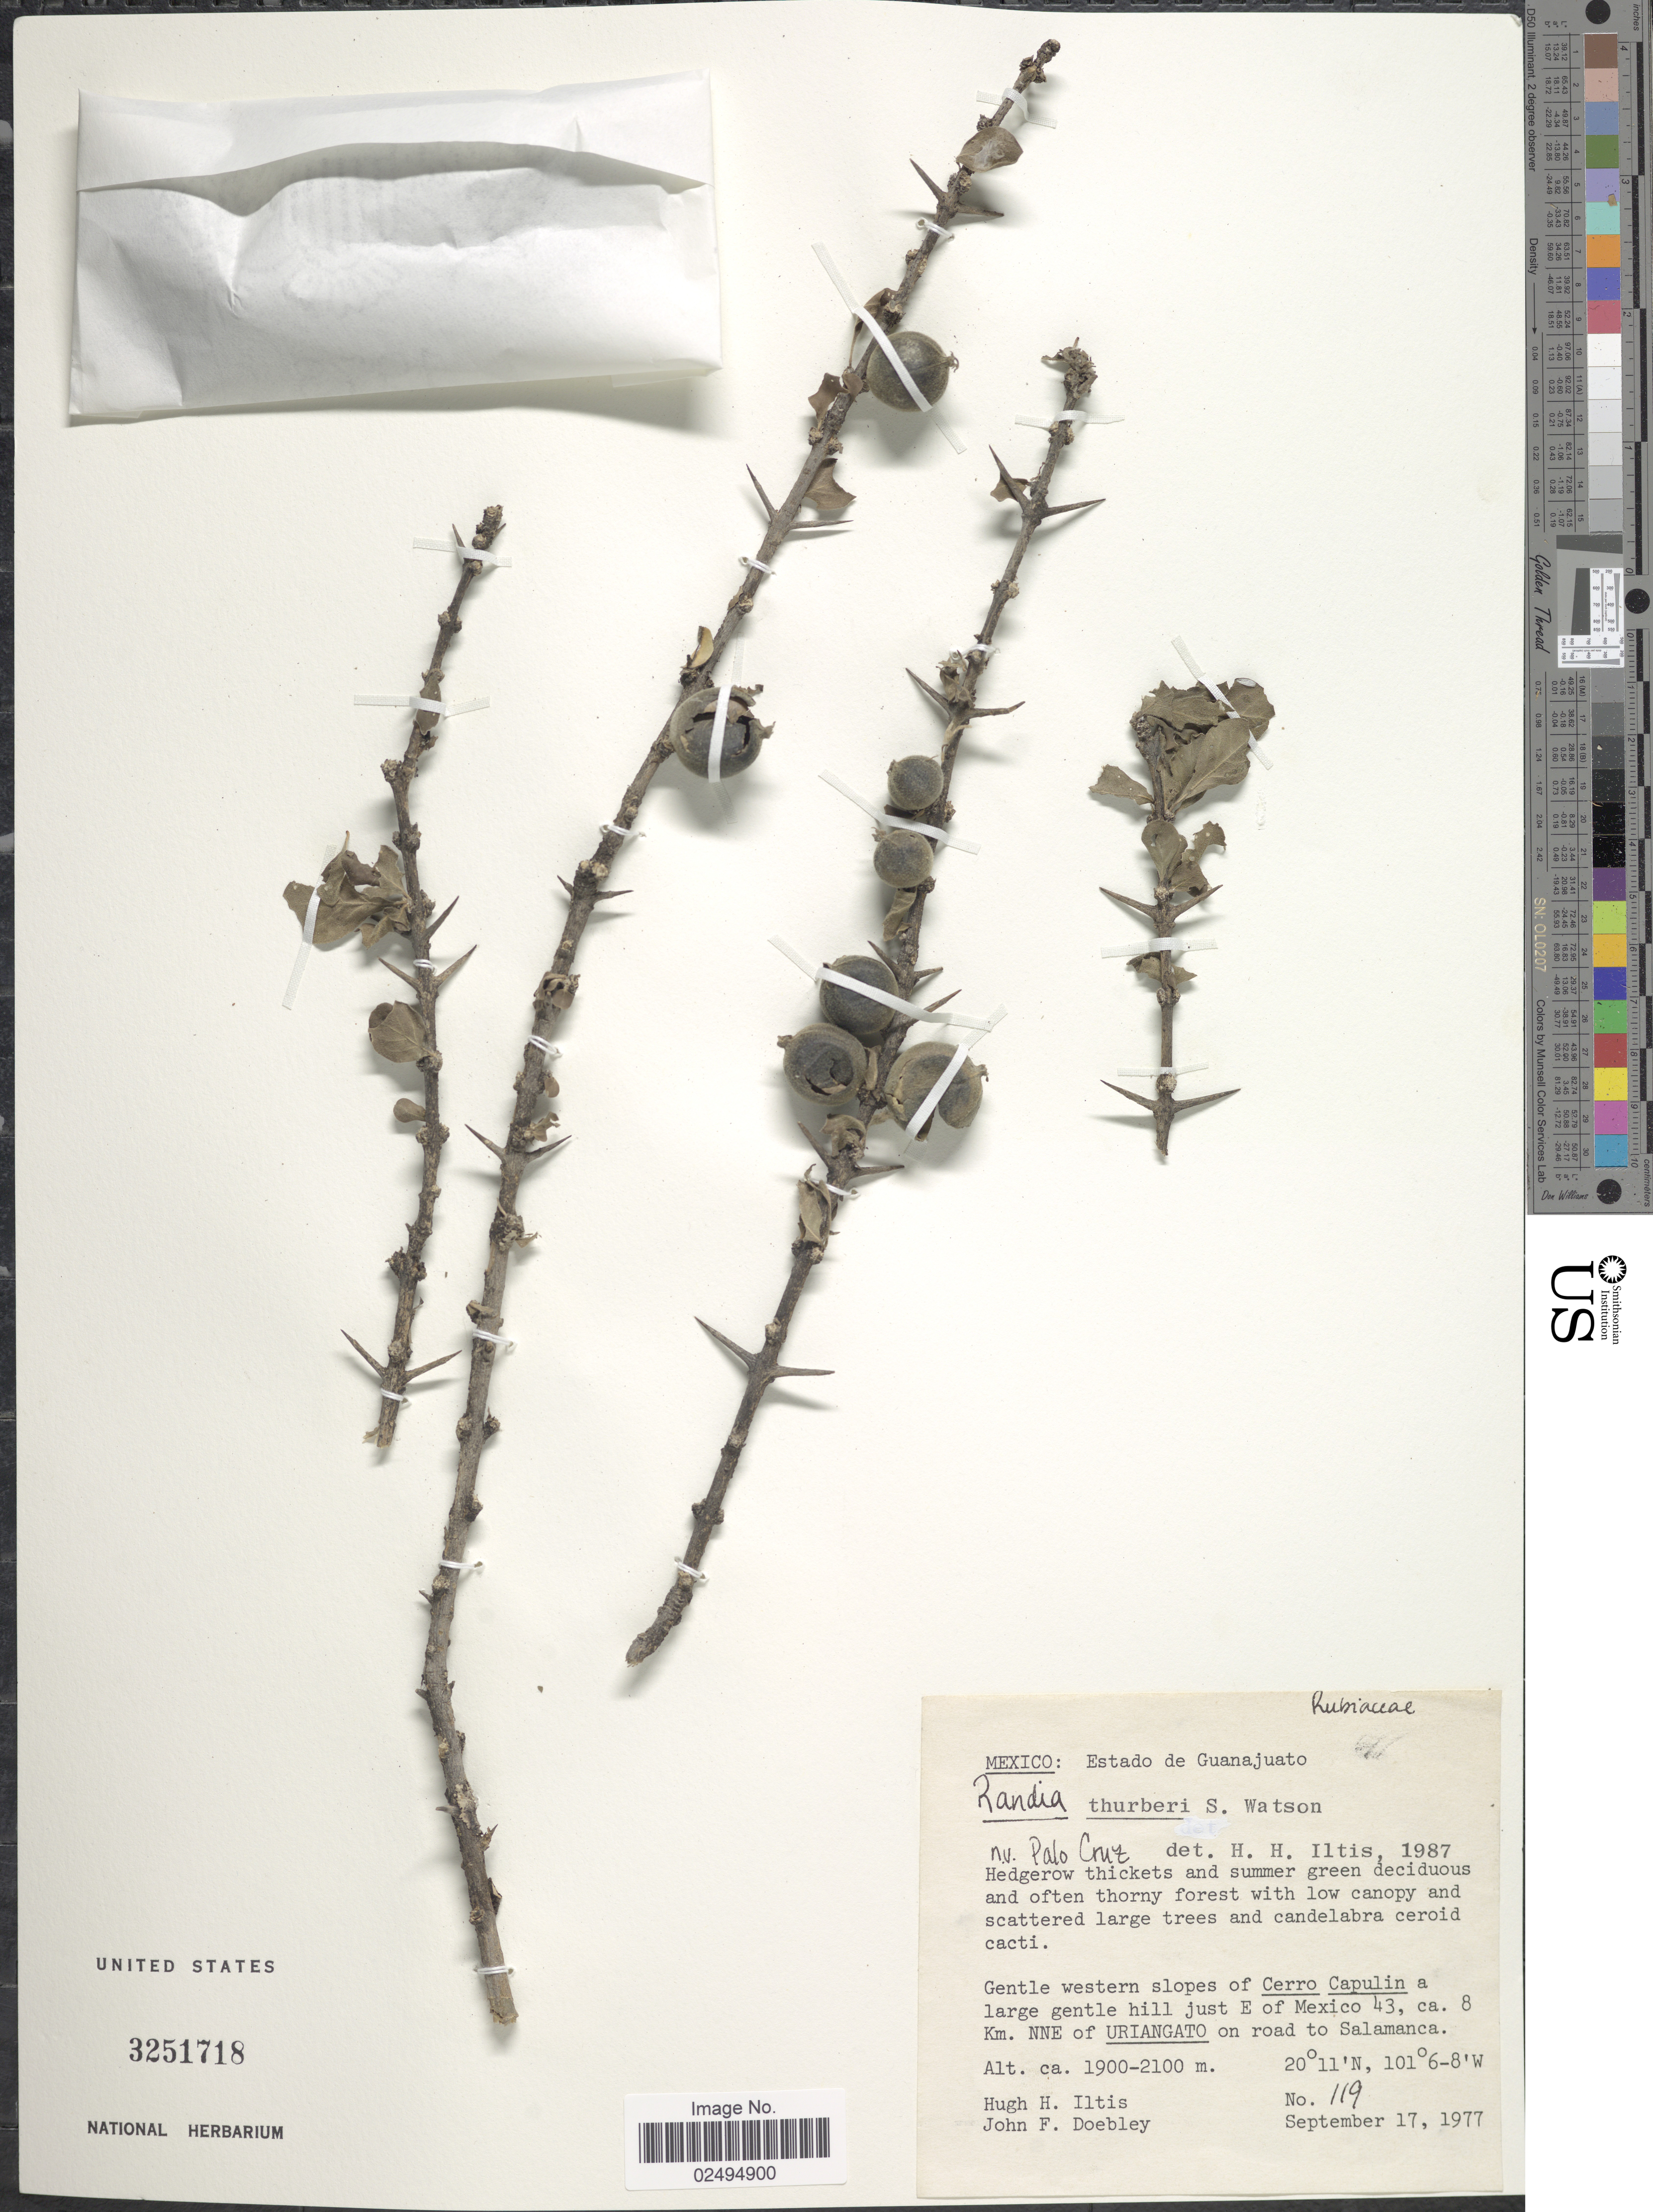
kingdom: Plantae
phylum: Tracheophyta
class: Magnoliopsida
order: Gentianales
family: Rubiaceae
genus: Randia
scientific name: Randia thurberi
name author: S. Watson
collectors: H. H. Iltis & J. F. Doebley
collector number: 119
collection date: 1977-09-17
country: Mexico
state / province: Guanajuato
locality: Gentle western slopes of Cerro Capulin a large gentle hill just E of Mexico 43, ca. 8 Km. NNE of Uriangato on road to Salamanca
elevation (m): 1900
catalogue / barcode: US 3251718